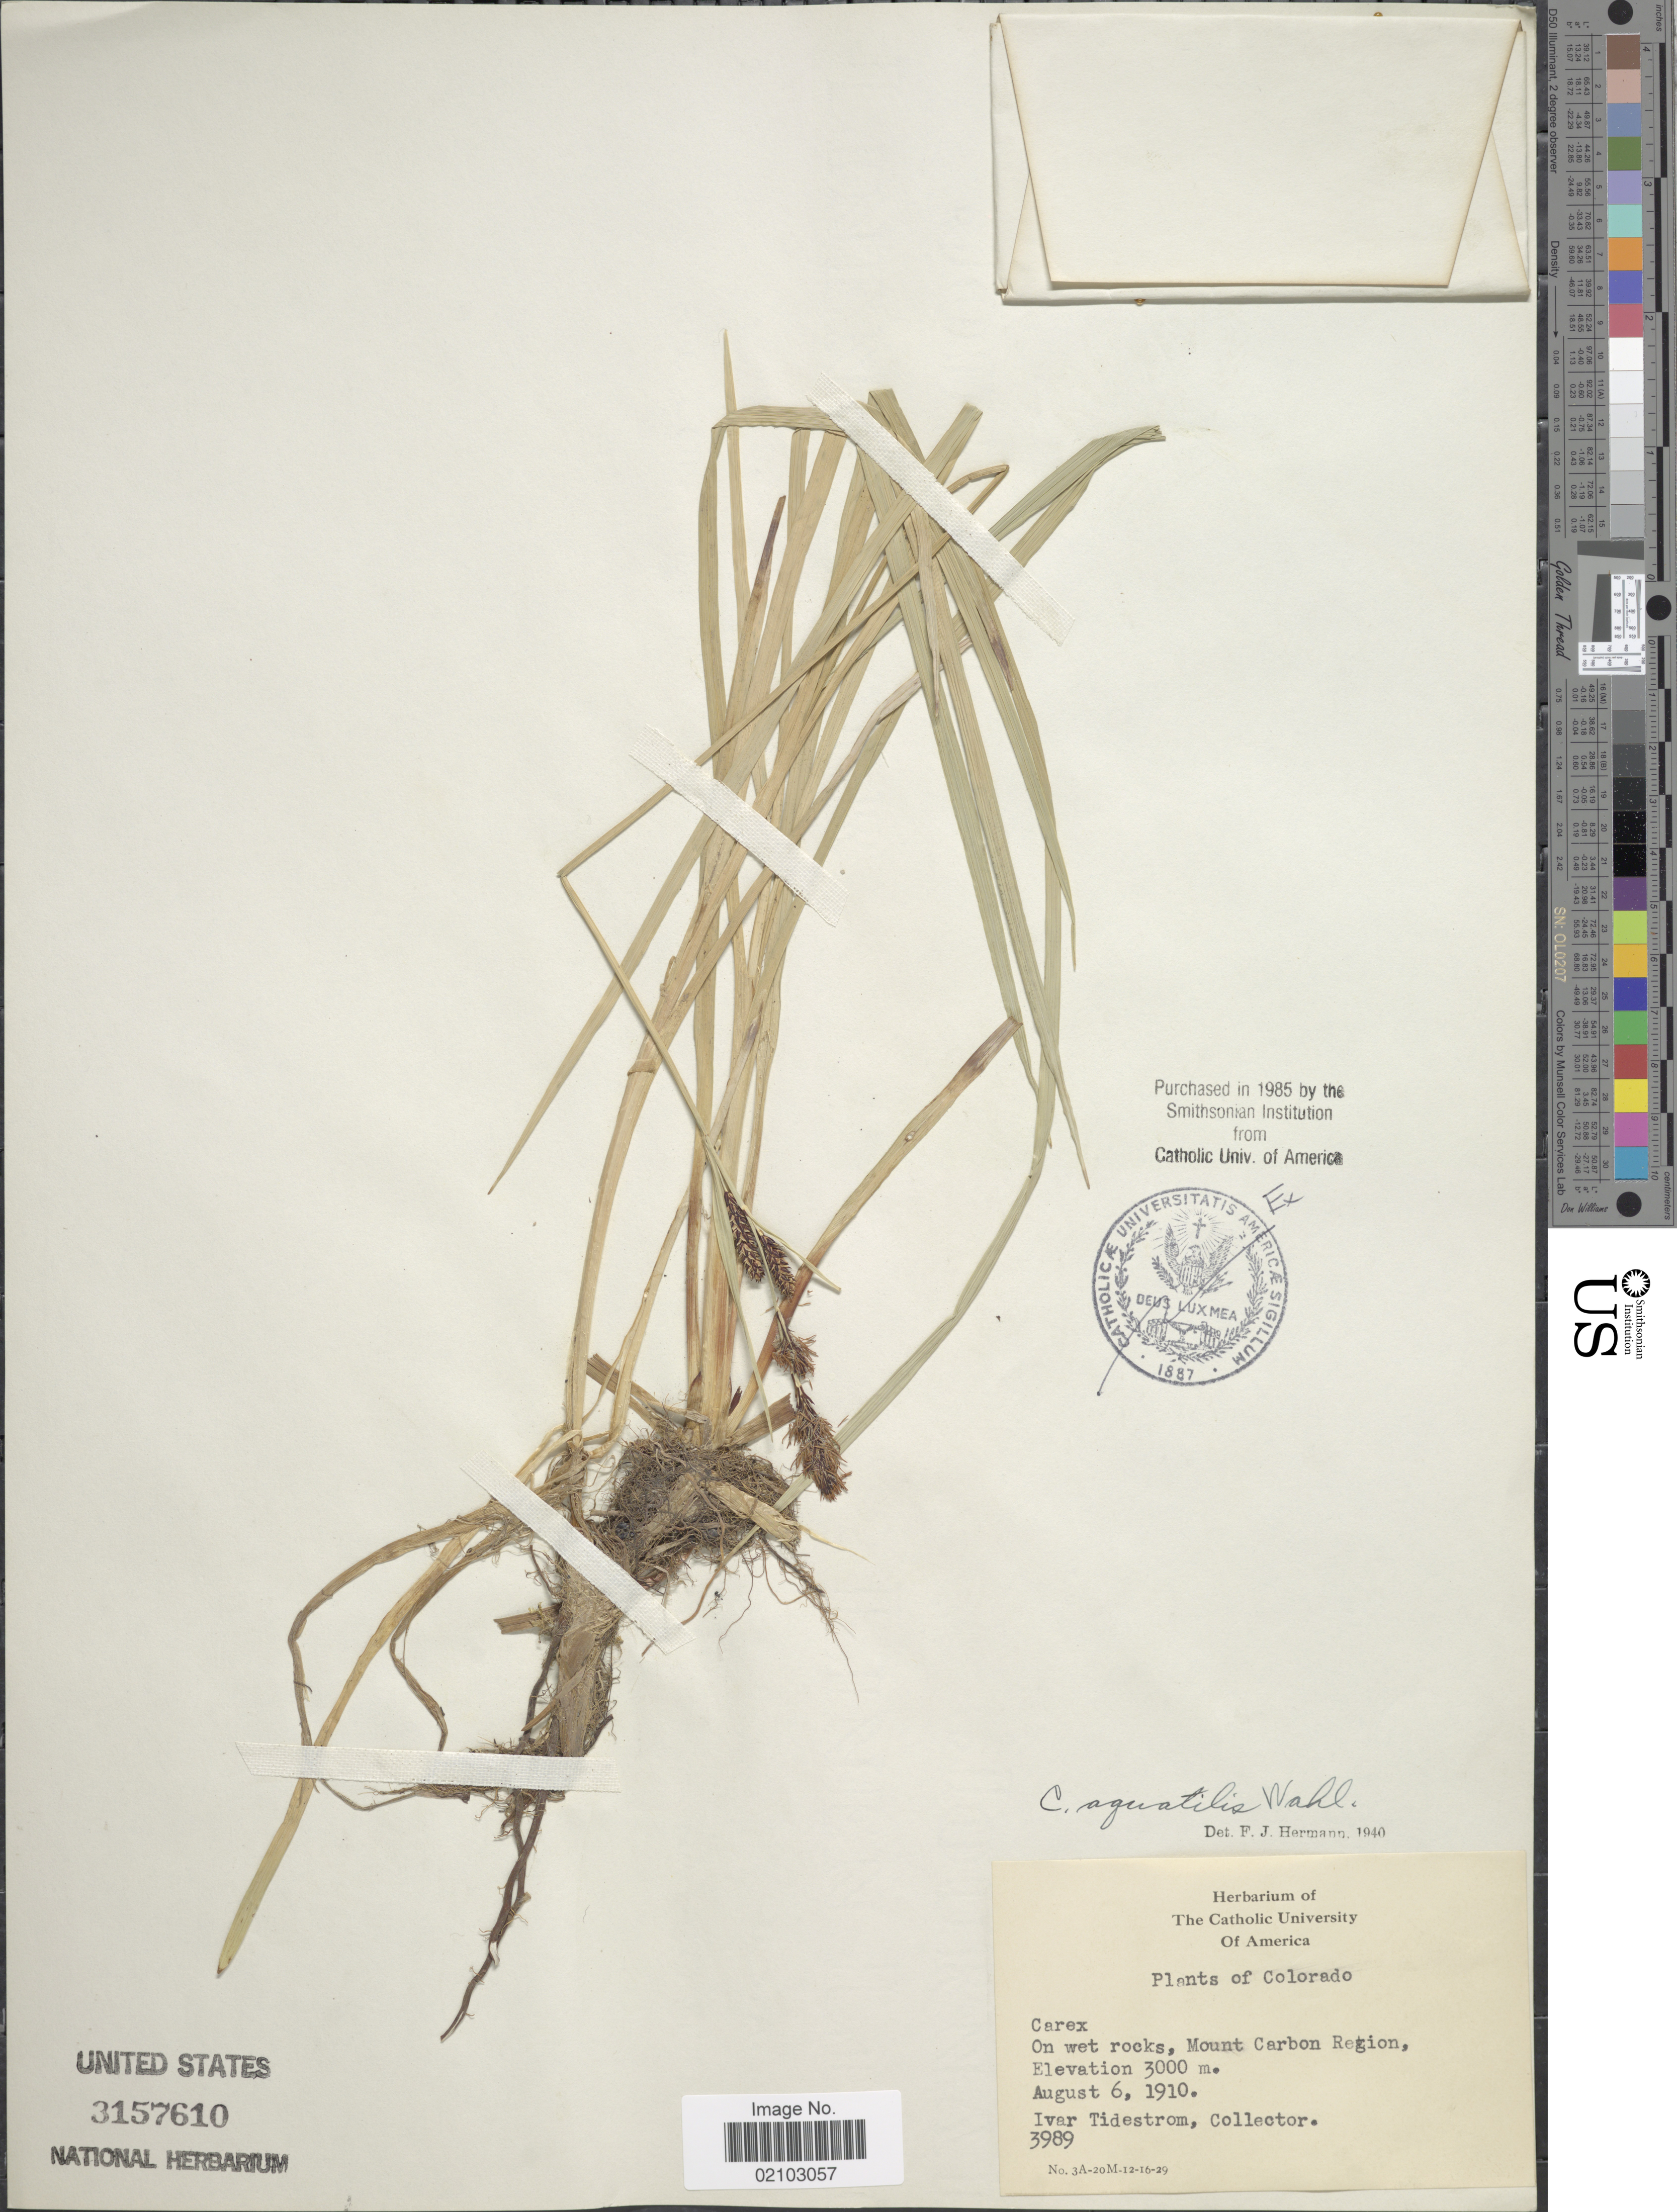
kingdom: Plantae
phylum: Tracheophyta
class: Liliopsida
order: Poales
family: Cyperaceae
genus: Carex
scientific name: Carex aquatilis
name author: Wahlenb.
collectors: I. F. Tidestrom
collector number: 3989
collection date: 1910-08-06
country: United States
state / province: Colorado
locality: Mount Carbon Region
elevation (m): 3000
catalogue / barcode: US 3157610